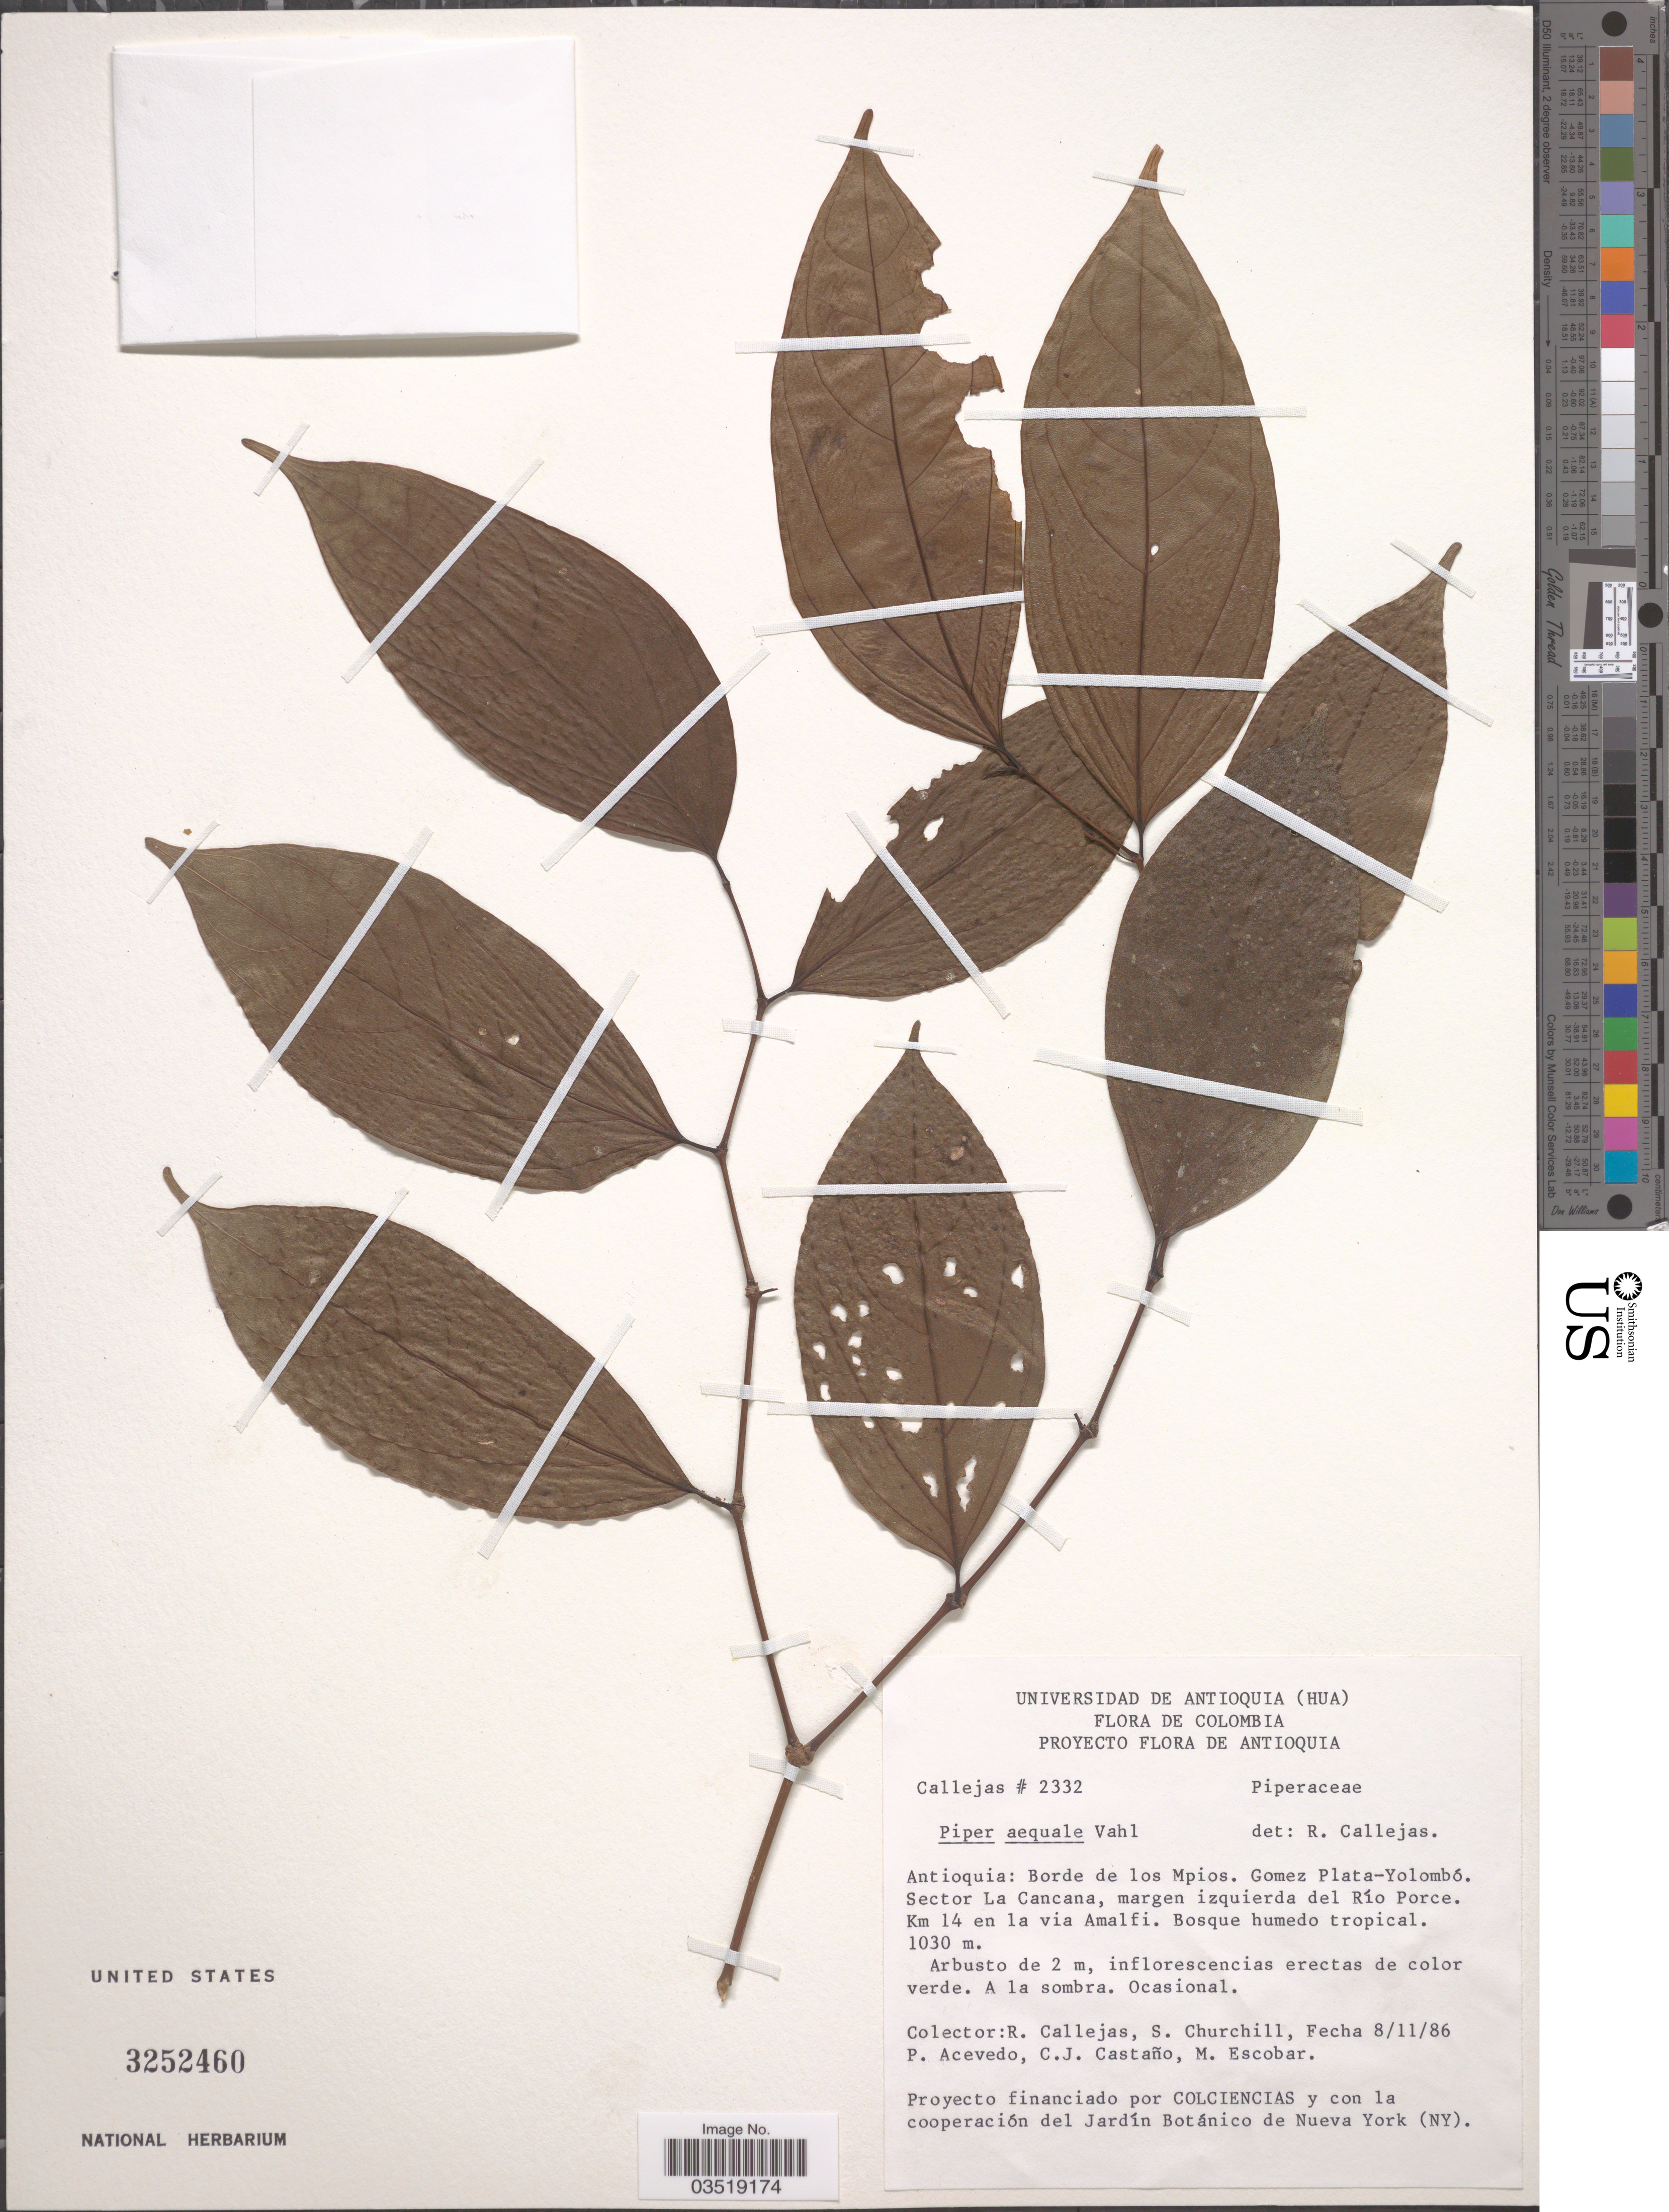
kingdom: Plantae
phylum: Tracheophyta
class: Magnoliopsida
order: Piperales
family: Piperaceae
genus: Piper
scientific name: Piper aequale var. aequale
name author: Vahl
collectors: R. Callejas, S. Churchill, P. Acevedo-Rodr., C. Castaño & M. Escobar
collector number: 2332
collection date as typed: Transcribed d/m/y: 8/11/86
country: Colombia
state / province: Antioquia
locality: Borde de los Mpios. Gomez Plata - Yolombó. Sector La Cancana, margen izquierda del Río Porce. Km 14 en la via Amalfi.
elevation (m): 1030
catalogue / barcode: US 3252460